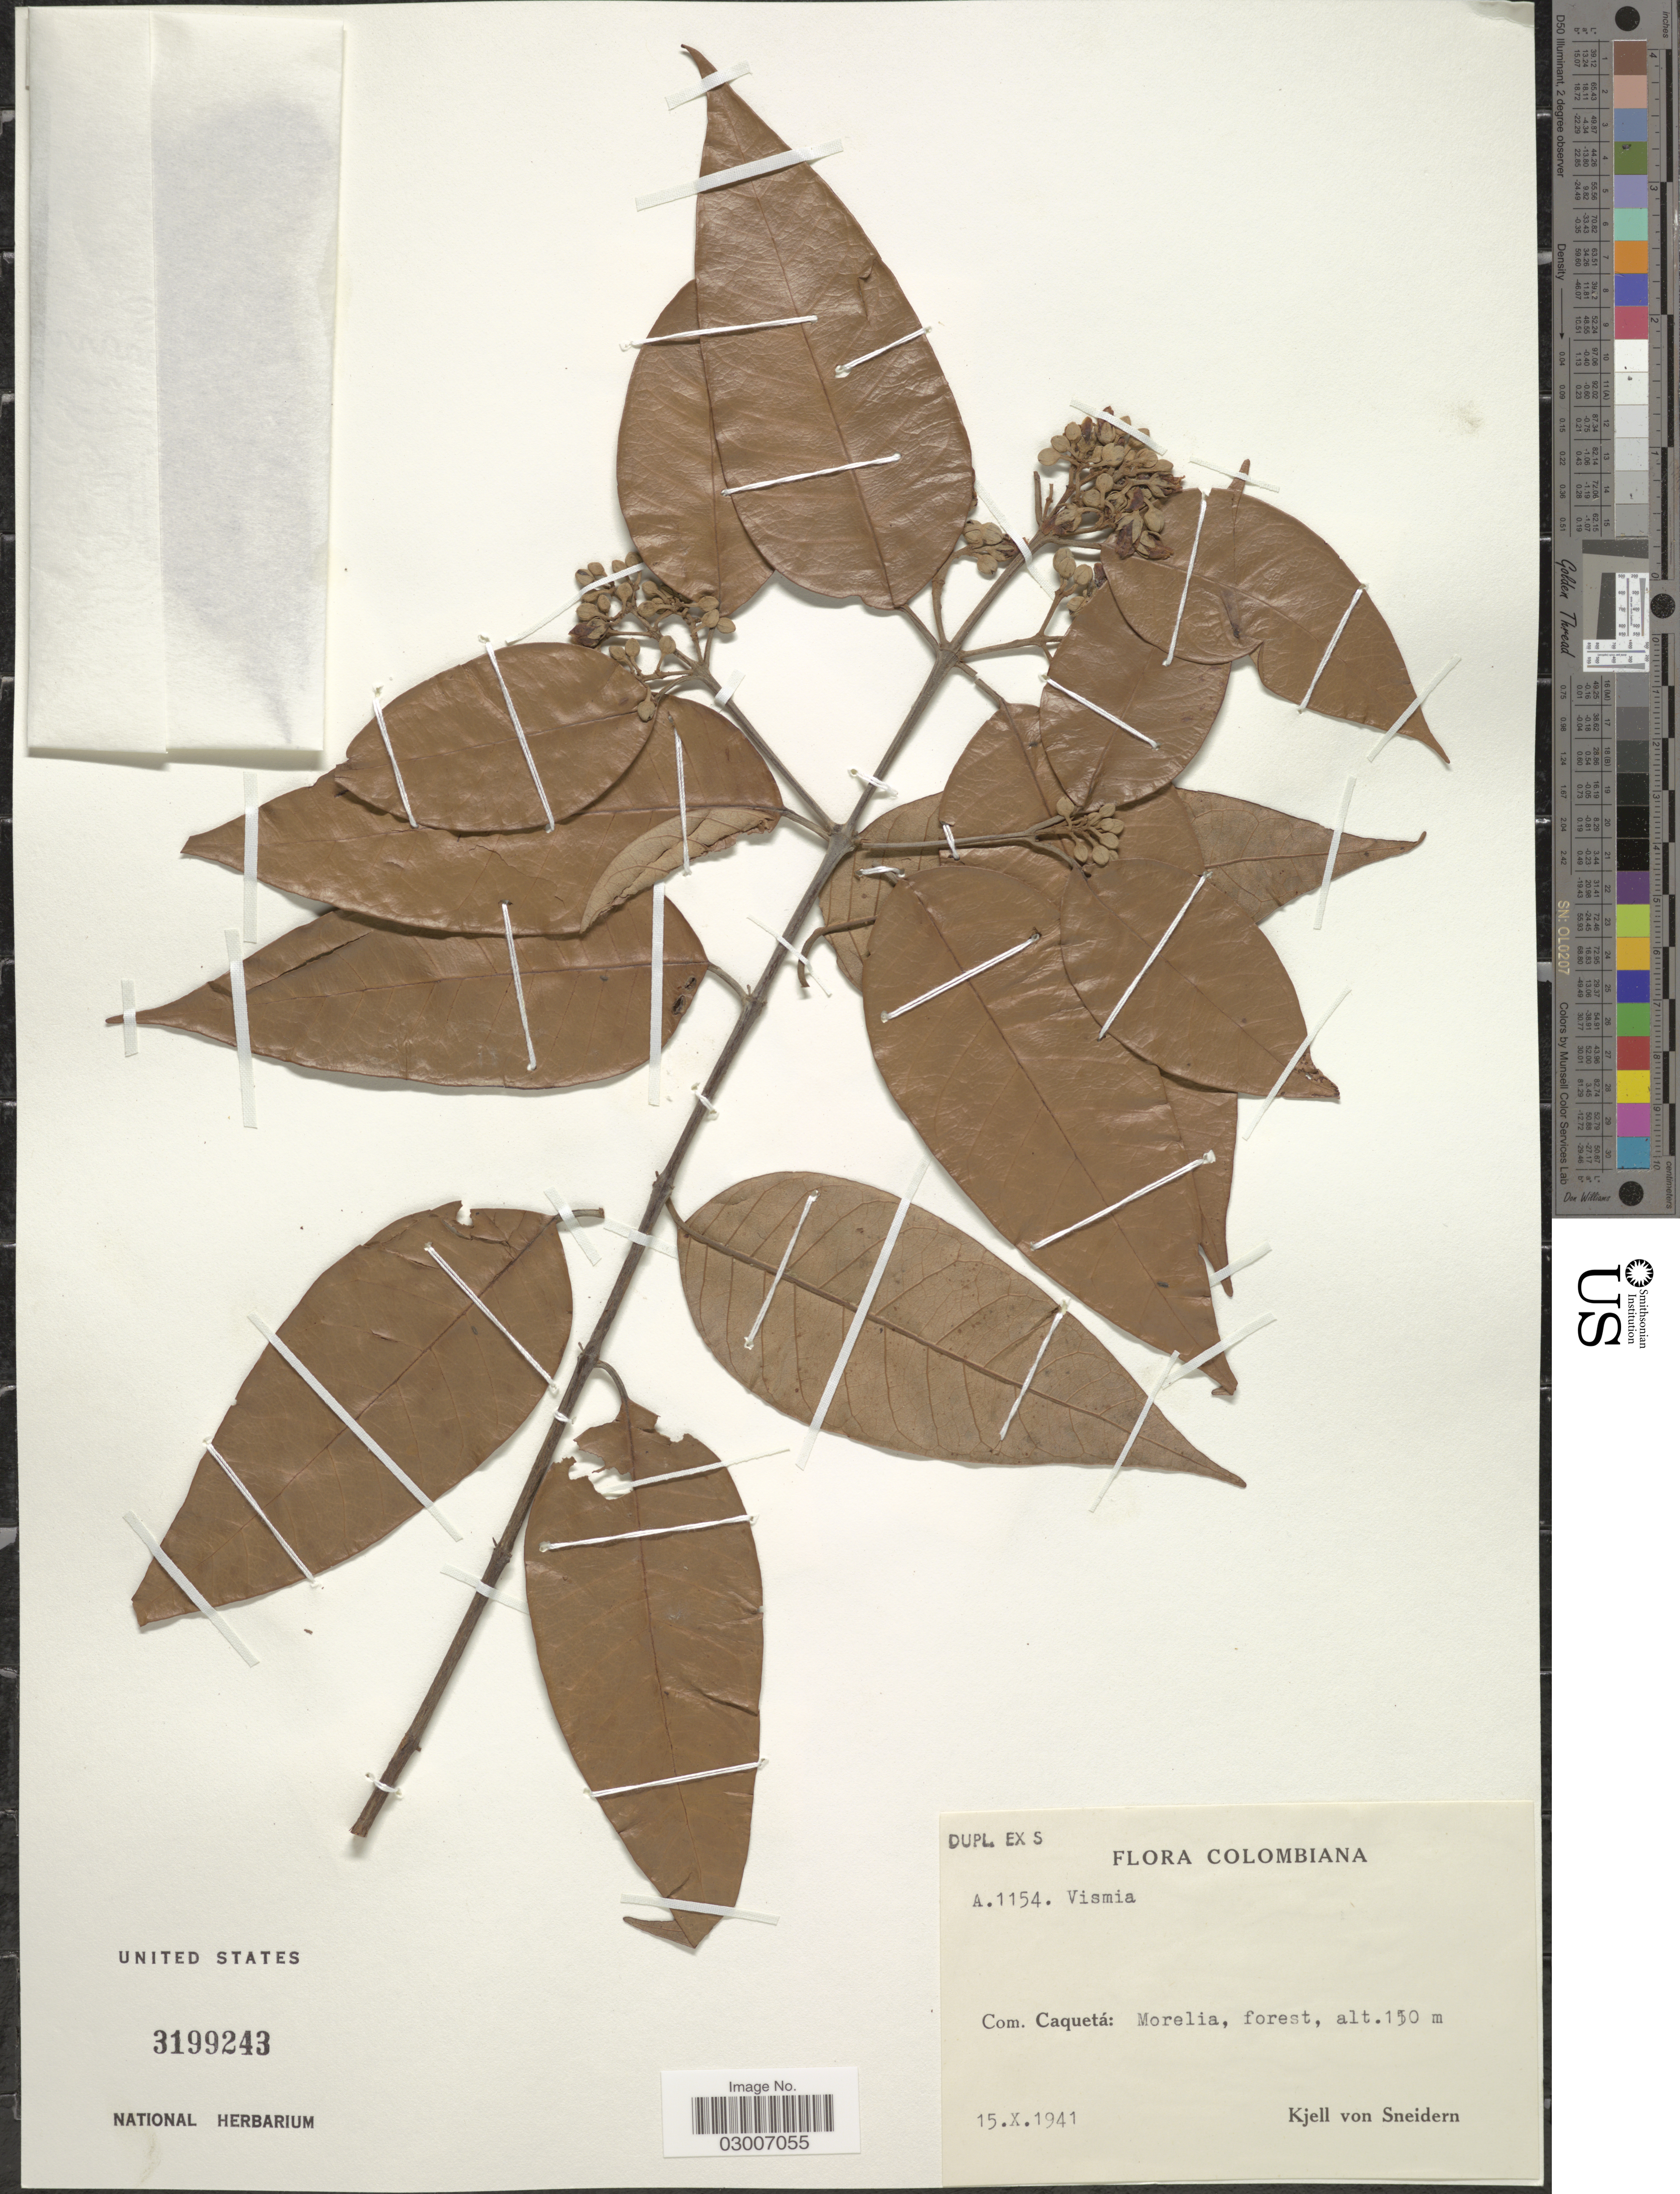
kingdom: Plantae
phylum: Tracheophyta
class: Magnoliopsida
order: Malpighiales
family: Hypericaceae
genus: Vismia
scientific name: Vismia sp.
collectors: K. von Sneidern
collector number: A.1554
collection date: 1941-10-15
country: Colombia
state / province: Caquetá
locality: Com. Caquetá: Morelia, forest.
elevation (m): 150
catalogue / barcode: US 3199243